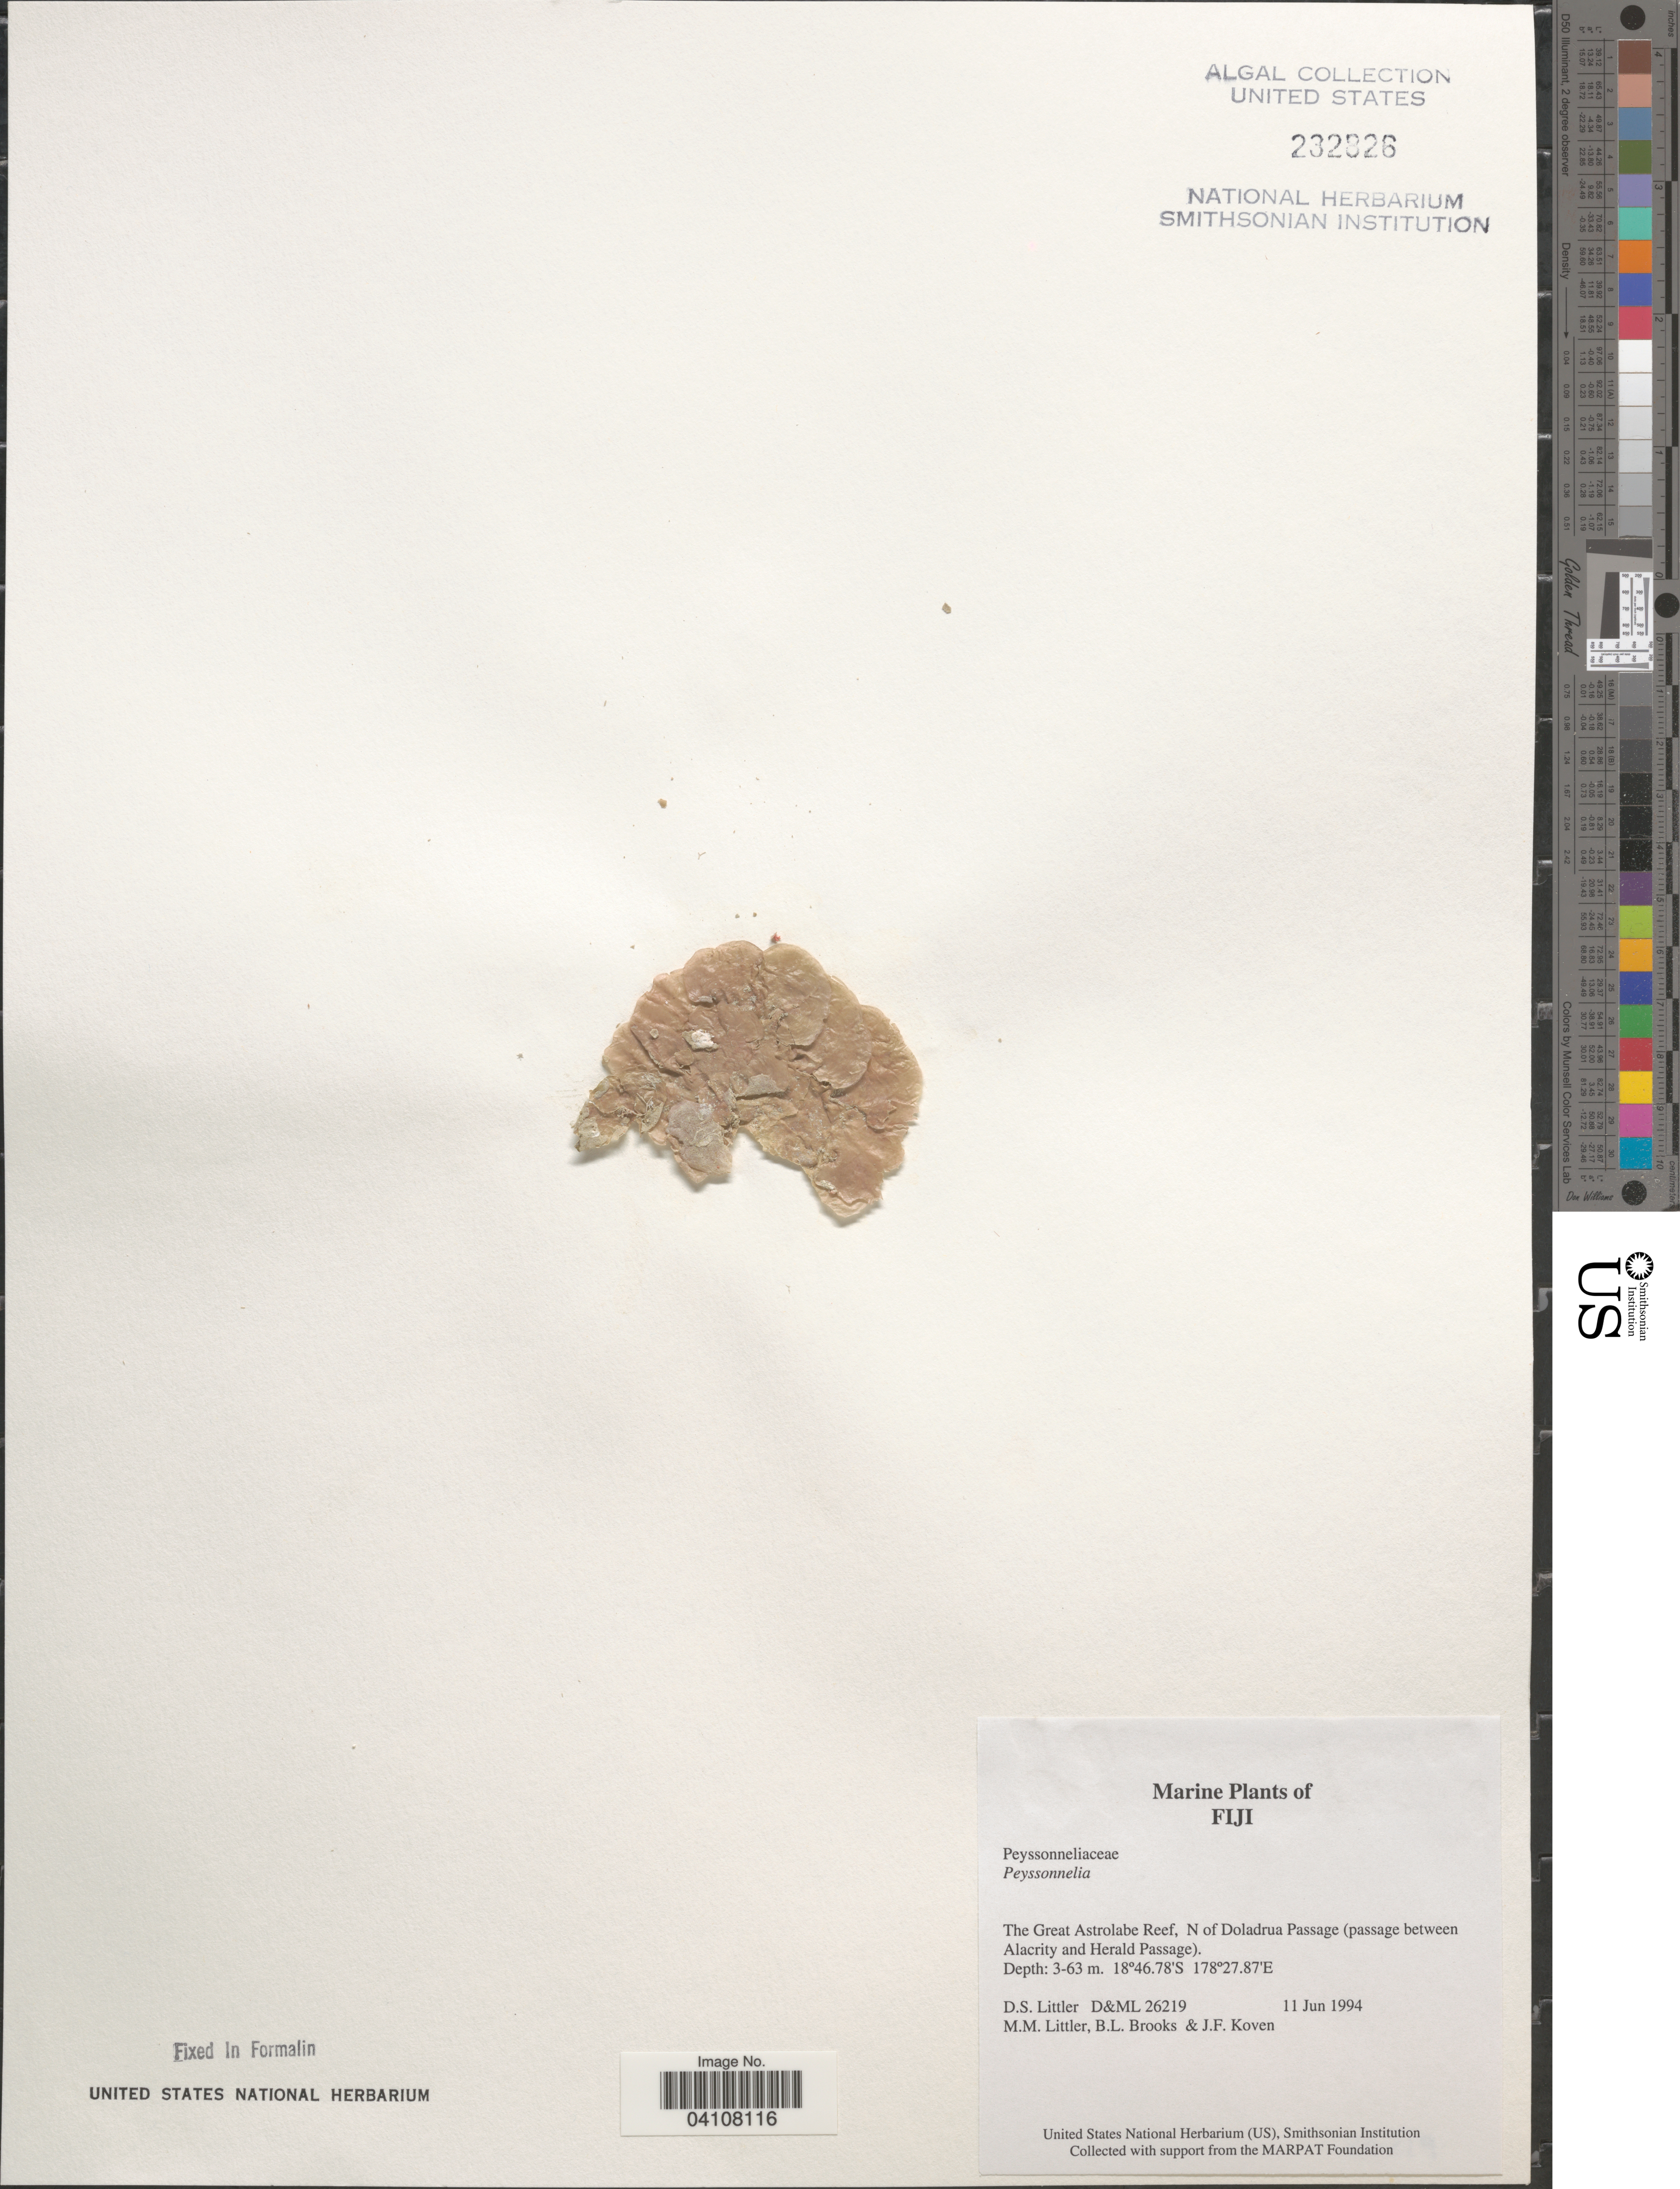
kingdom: Plantae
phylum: Rhodophyta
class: Florideophyceae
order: Peyssonneliales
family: Peyssonneliaceae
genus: Peyssonnelia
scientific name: Peyssonnelia sp.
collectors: D. S. Littler, B. Brooks & J. Koven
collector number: D&ML26219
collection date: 1994-06-11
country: Fiji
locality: The Great Astrolabe Reef, N of Doladrua Passage (passage between Alacrity and Herald Passage).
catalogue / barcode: US 232826